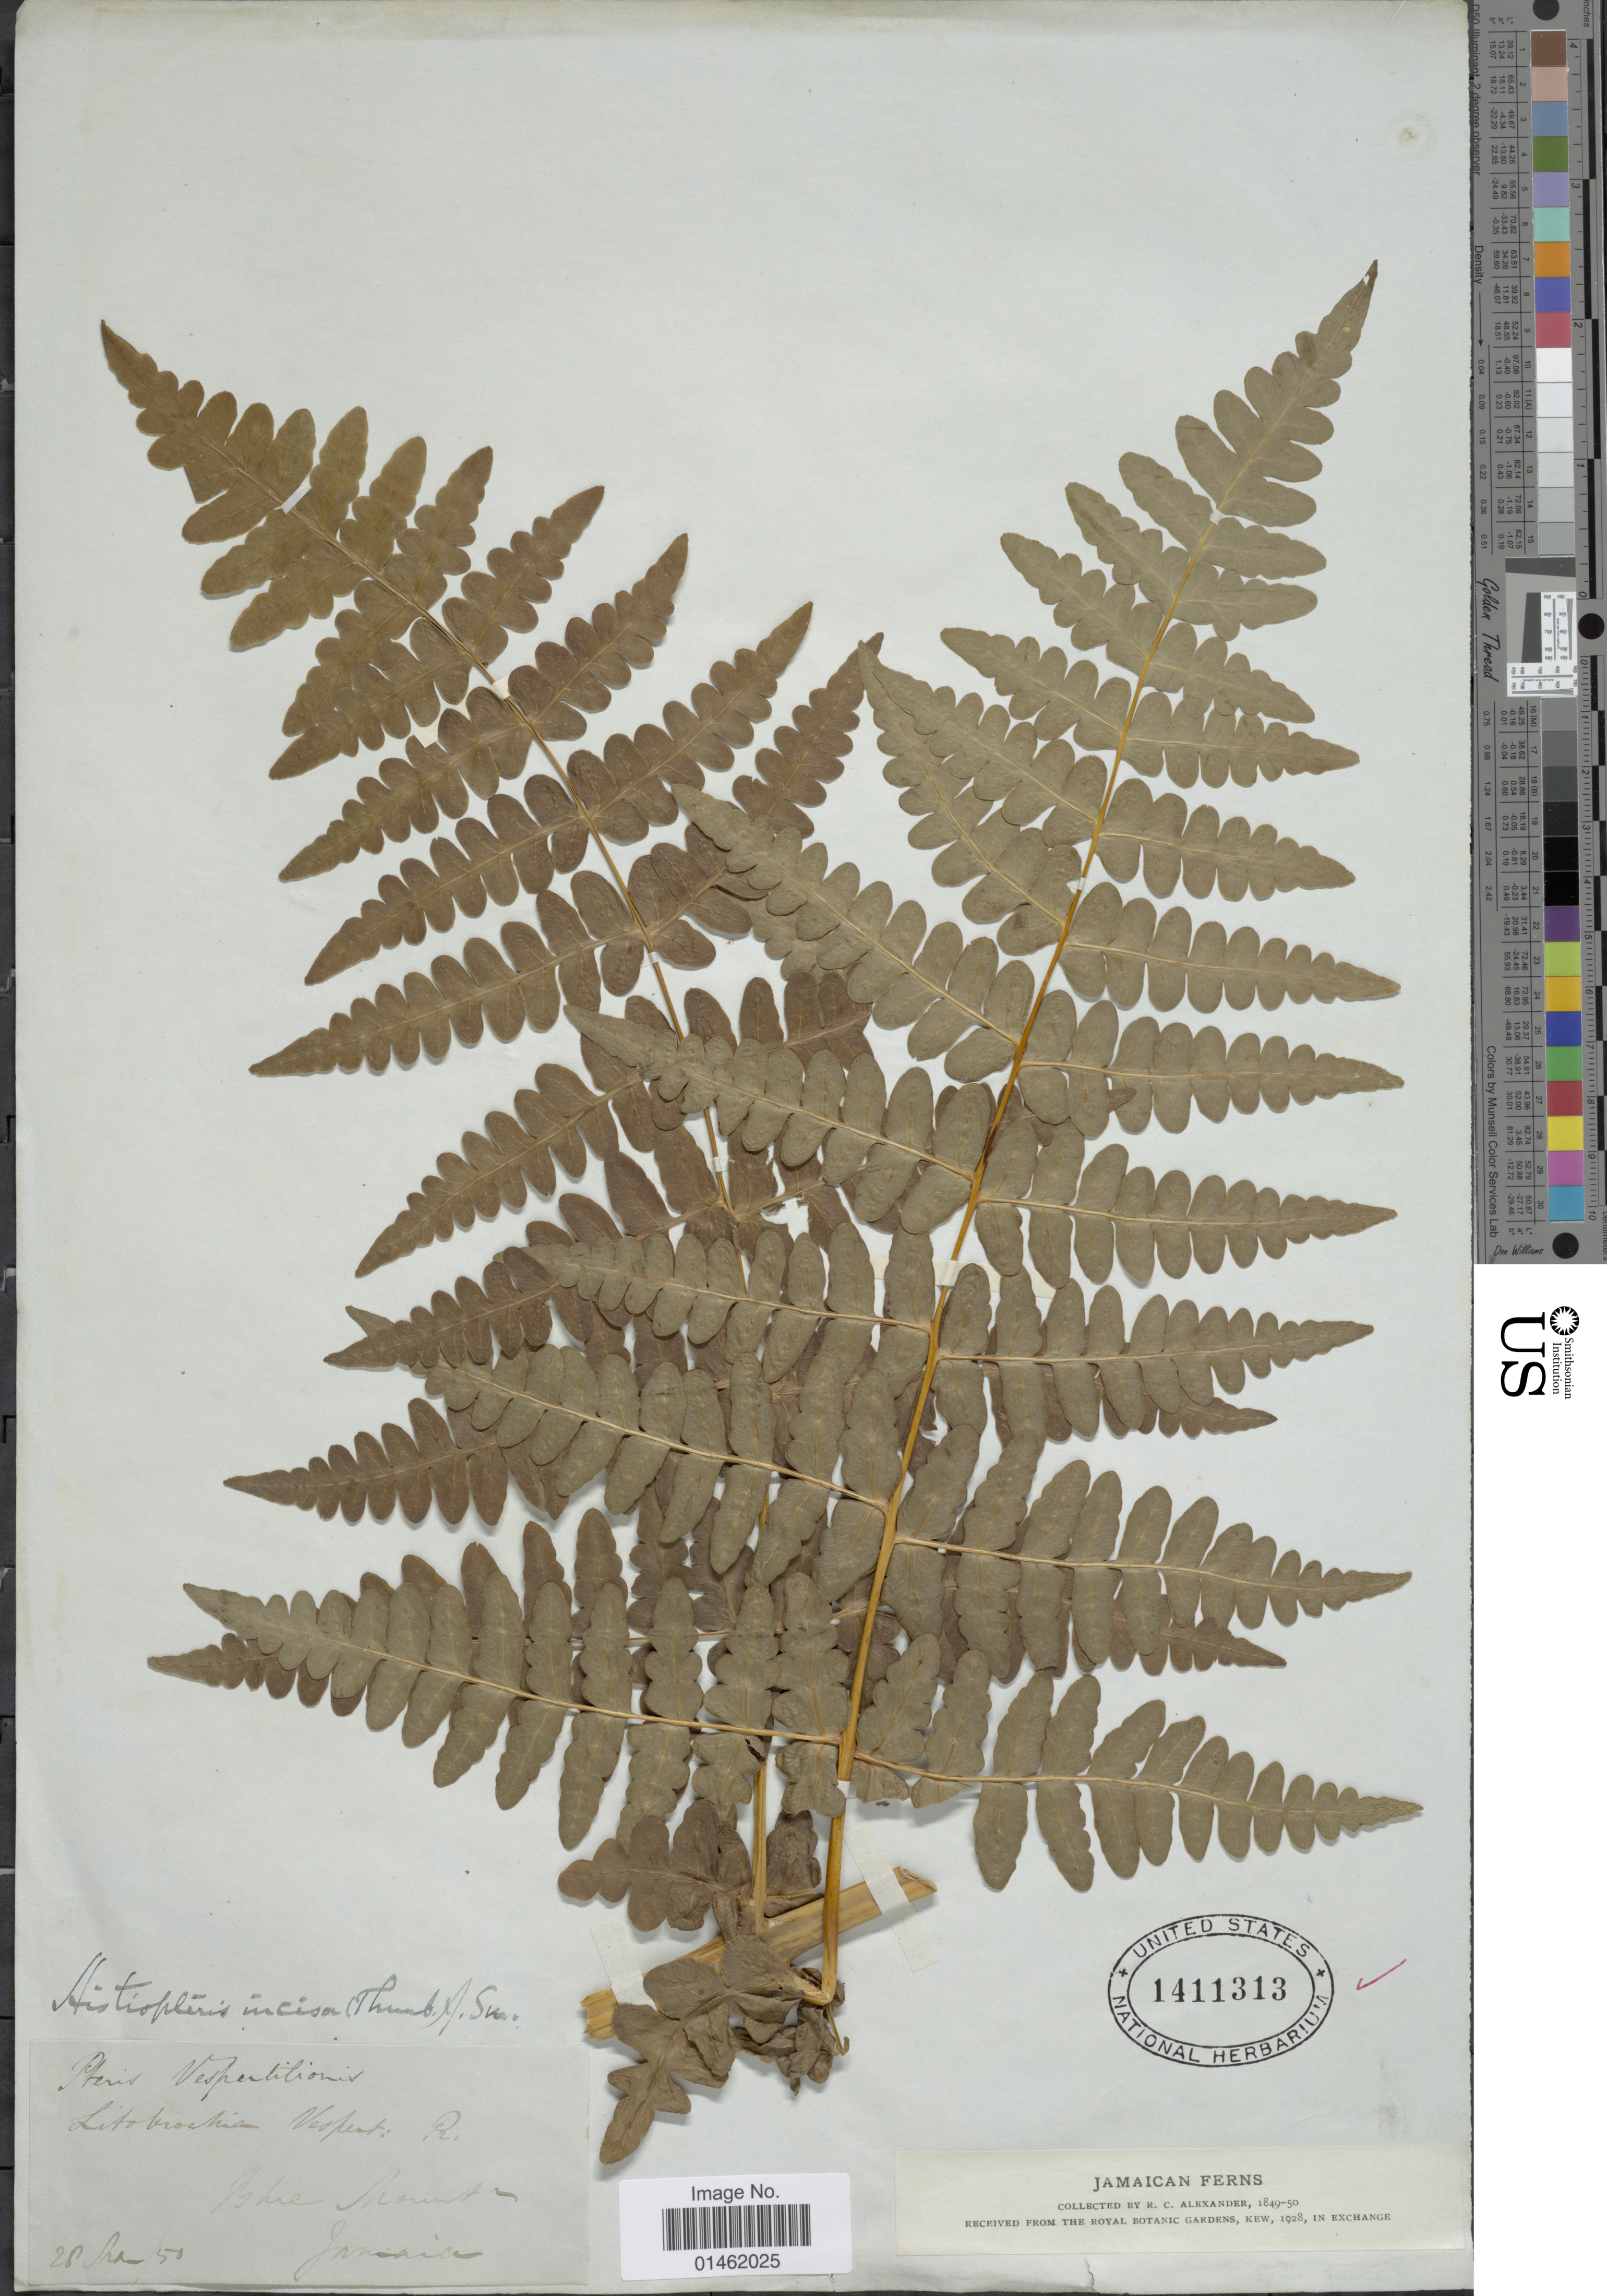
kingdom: Plantae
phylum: Tracheophyta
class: Polypodiopsida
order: Polypodiales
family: Dennstaedtiaceae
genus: Histiopteris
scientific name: Histiopteris incisa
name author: (Thunb.) J. Sm.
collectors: R. C. Alexander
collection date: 1850-03-28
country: Jamaica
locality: Blue Mountain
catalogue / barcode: US 1411313